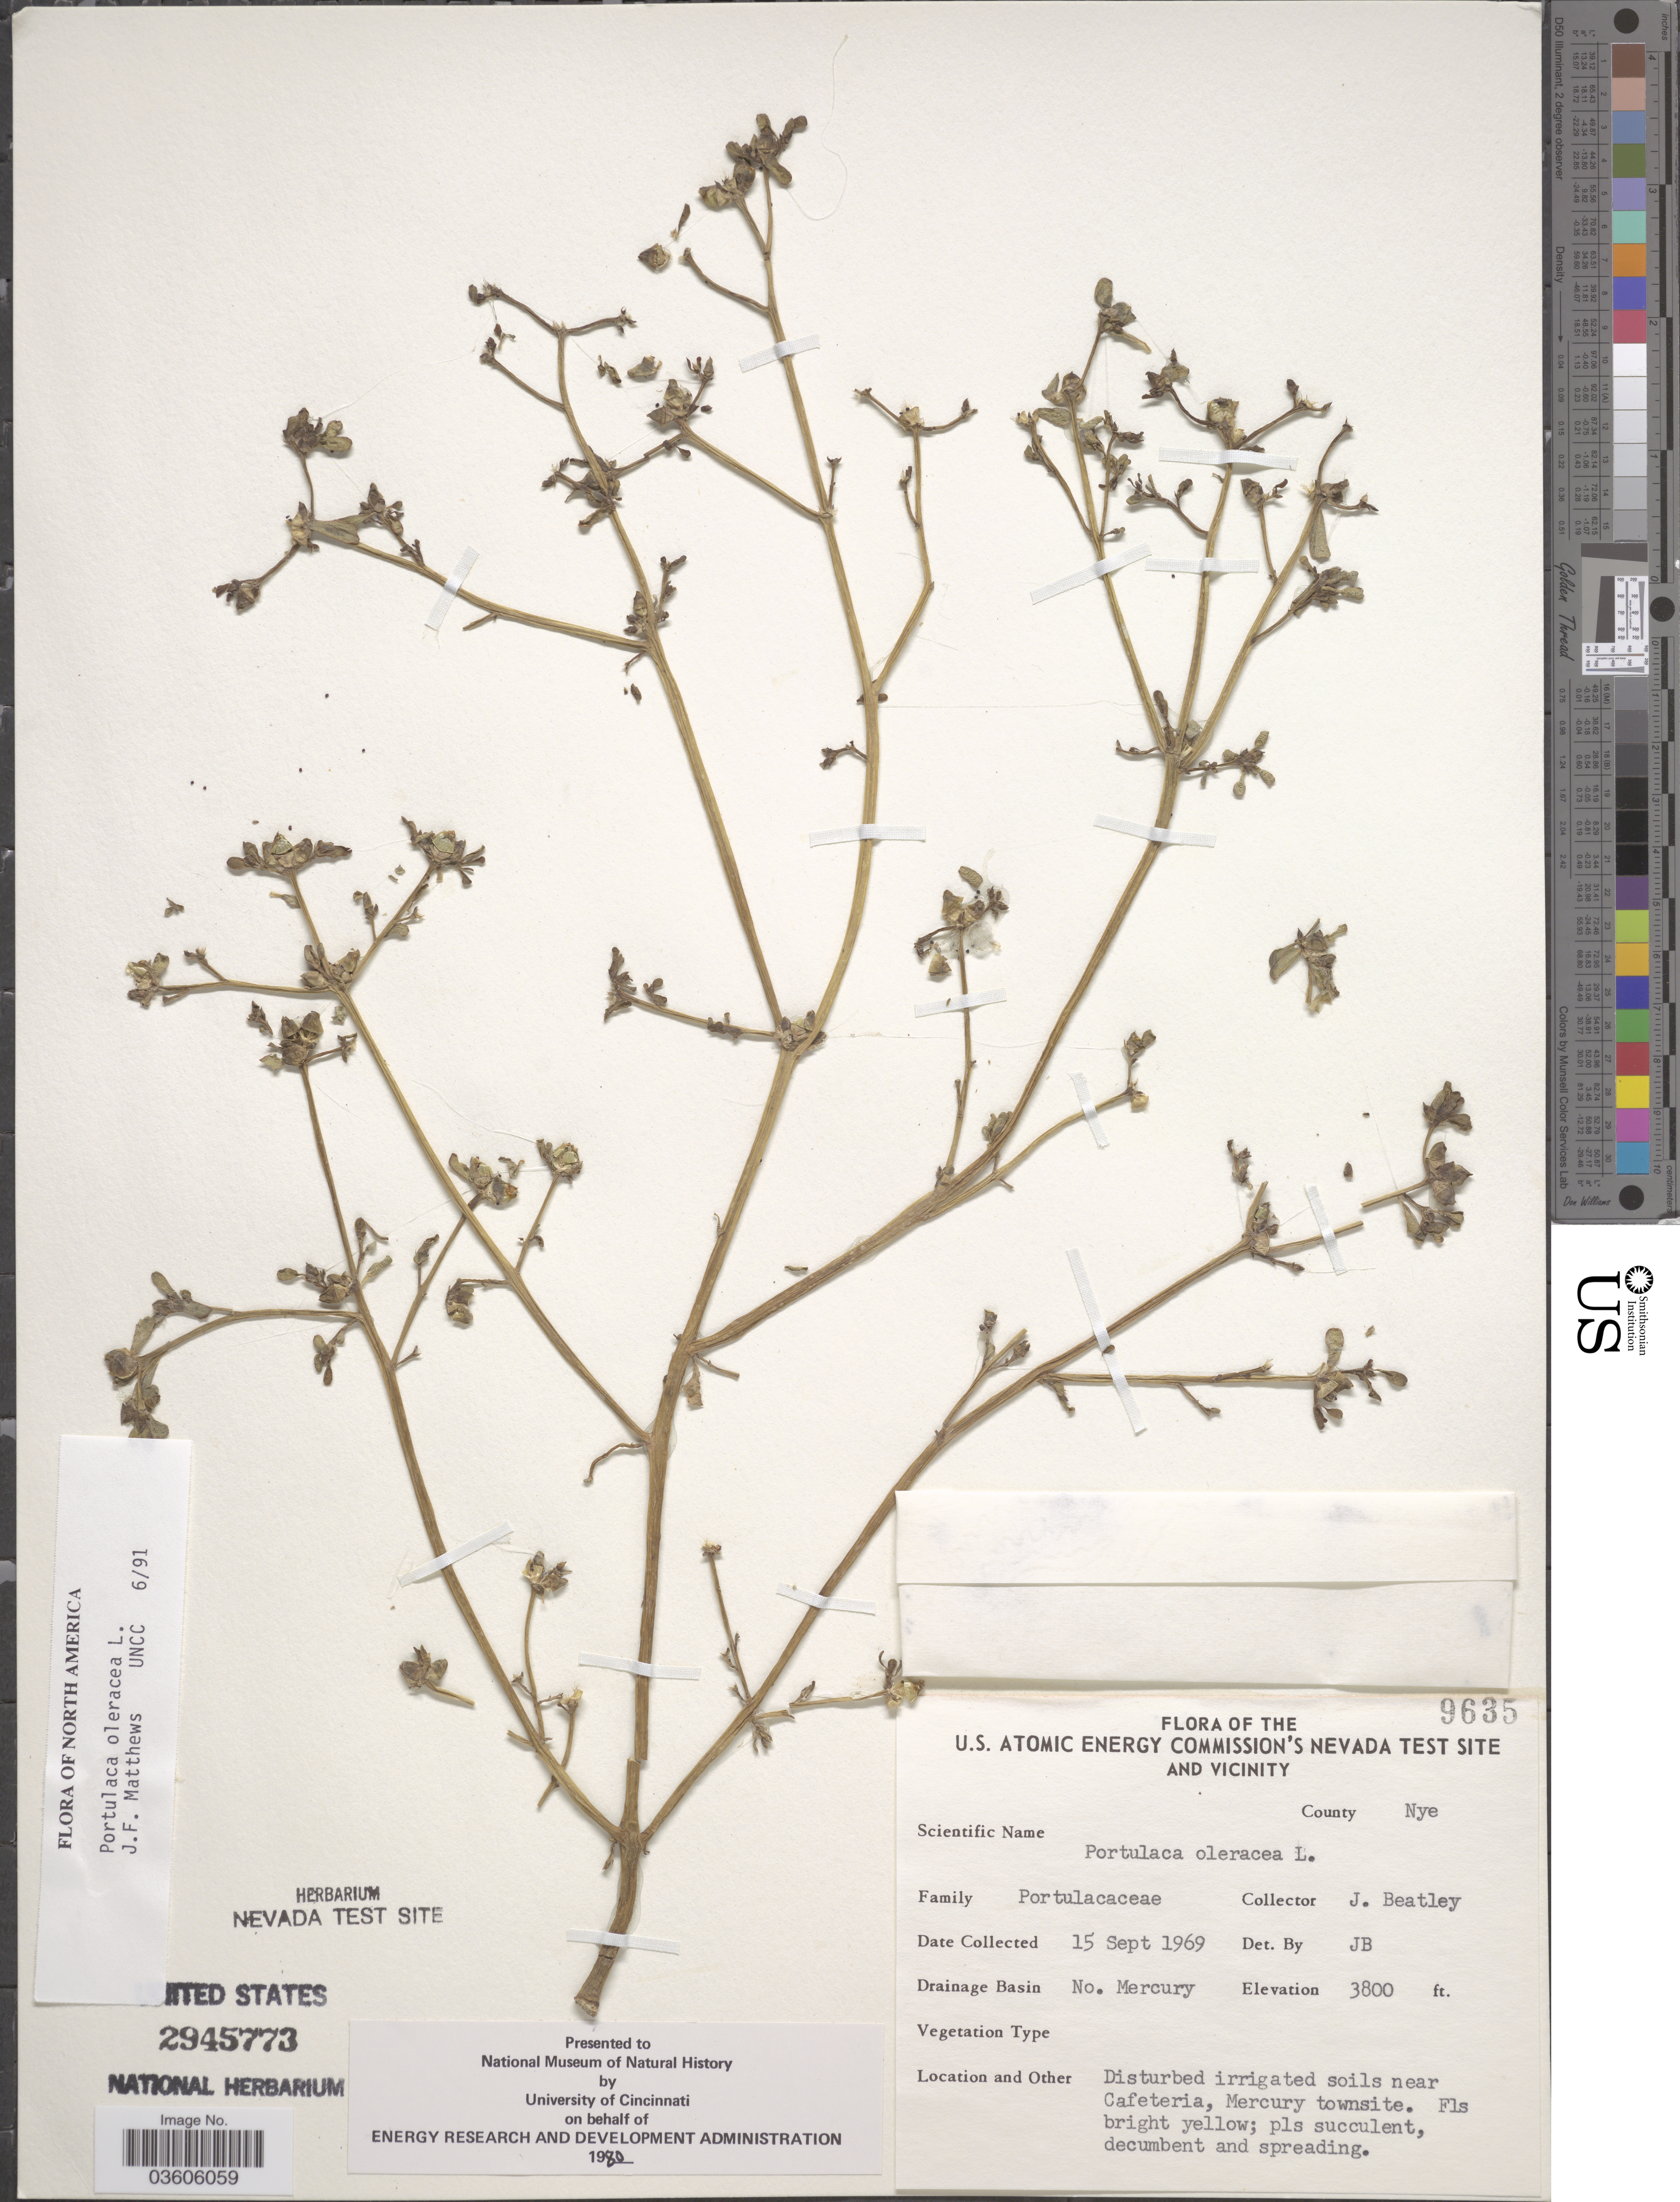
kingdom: Plantae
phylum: Tracheophyta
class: Magnoliopsida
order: Caryophyllales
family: Portulacaceae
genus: Portulaca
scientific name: Portulaca oleracea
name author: L.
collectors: J. C. Beatley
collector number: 9635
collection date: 1969-09-15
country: United States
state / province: Nevada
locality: The U.S. Atomic Energy Commission's Nevada Test Site and Vicinity. County Nye. Drainage Basin No. Mercury. Near Cafeteria, Mercury townsite.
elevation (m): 1158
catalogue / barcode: US 2945773